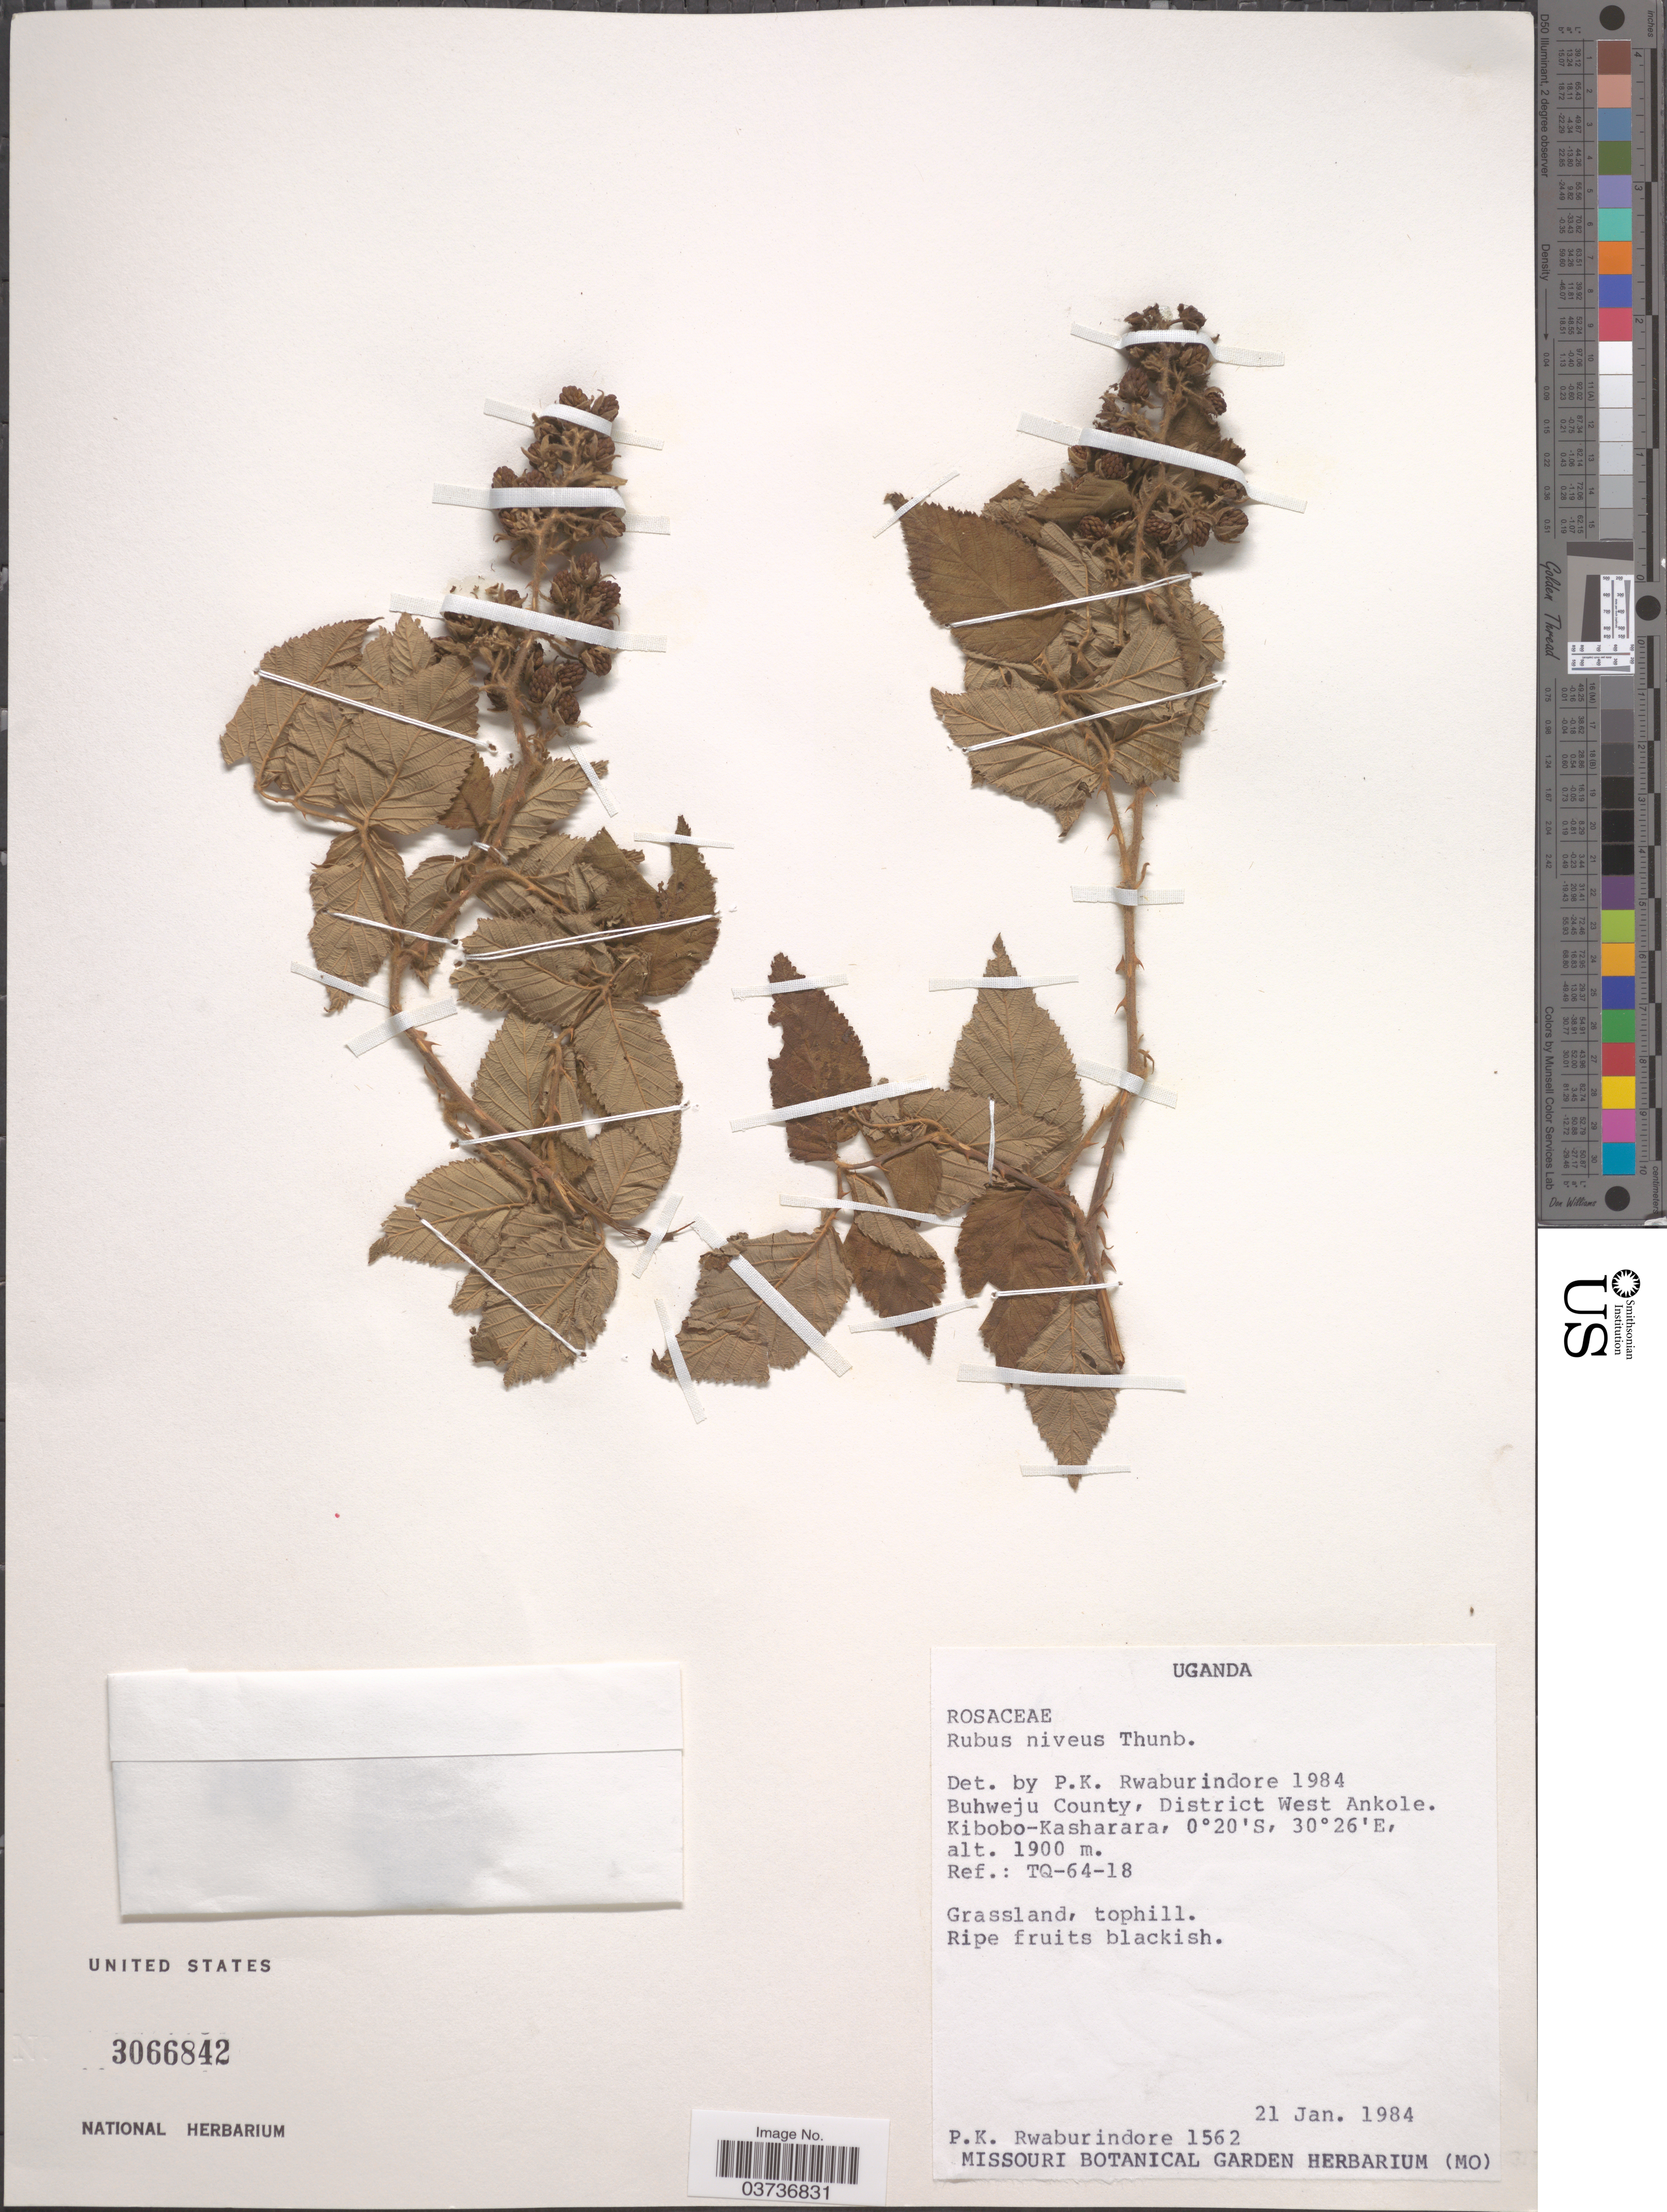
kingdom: Plantae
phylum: Tracheophyta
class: Magnoliopsida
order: Rosales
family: Rosaceae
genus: Rubus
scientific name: Rubus niveus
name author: Thunb.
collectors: P. Rwaburindore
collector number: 1562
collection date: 1984-01-21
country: Uganda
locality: Buhweju County, District West Ankole. Kibobo-Kasharara. Ref.: TQ-64-18.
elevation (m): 1900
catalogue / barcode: US 3066842